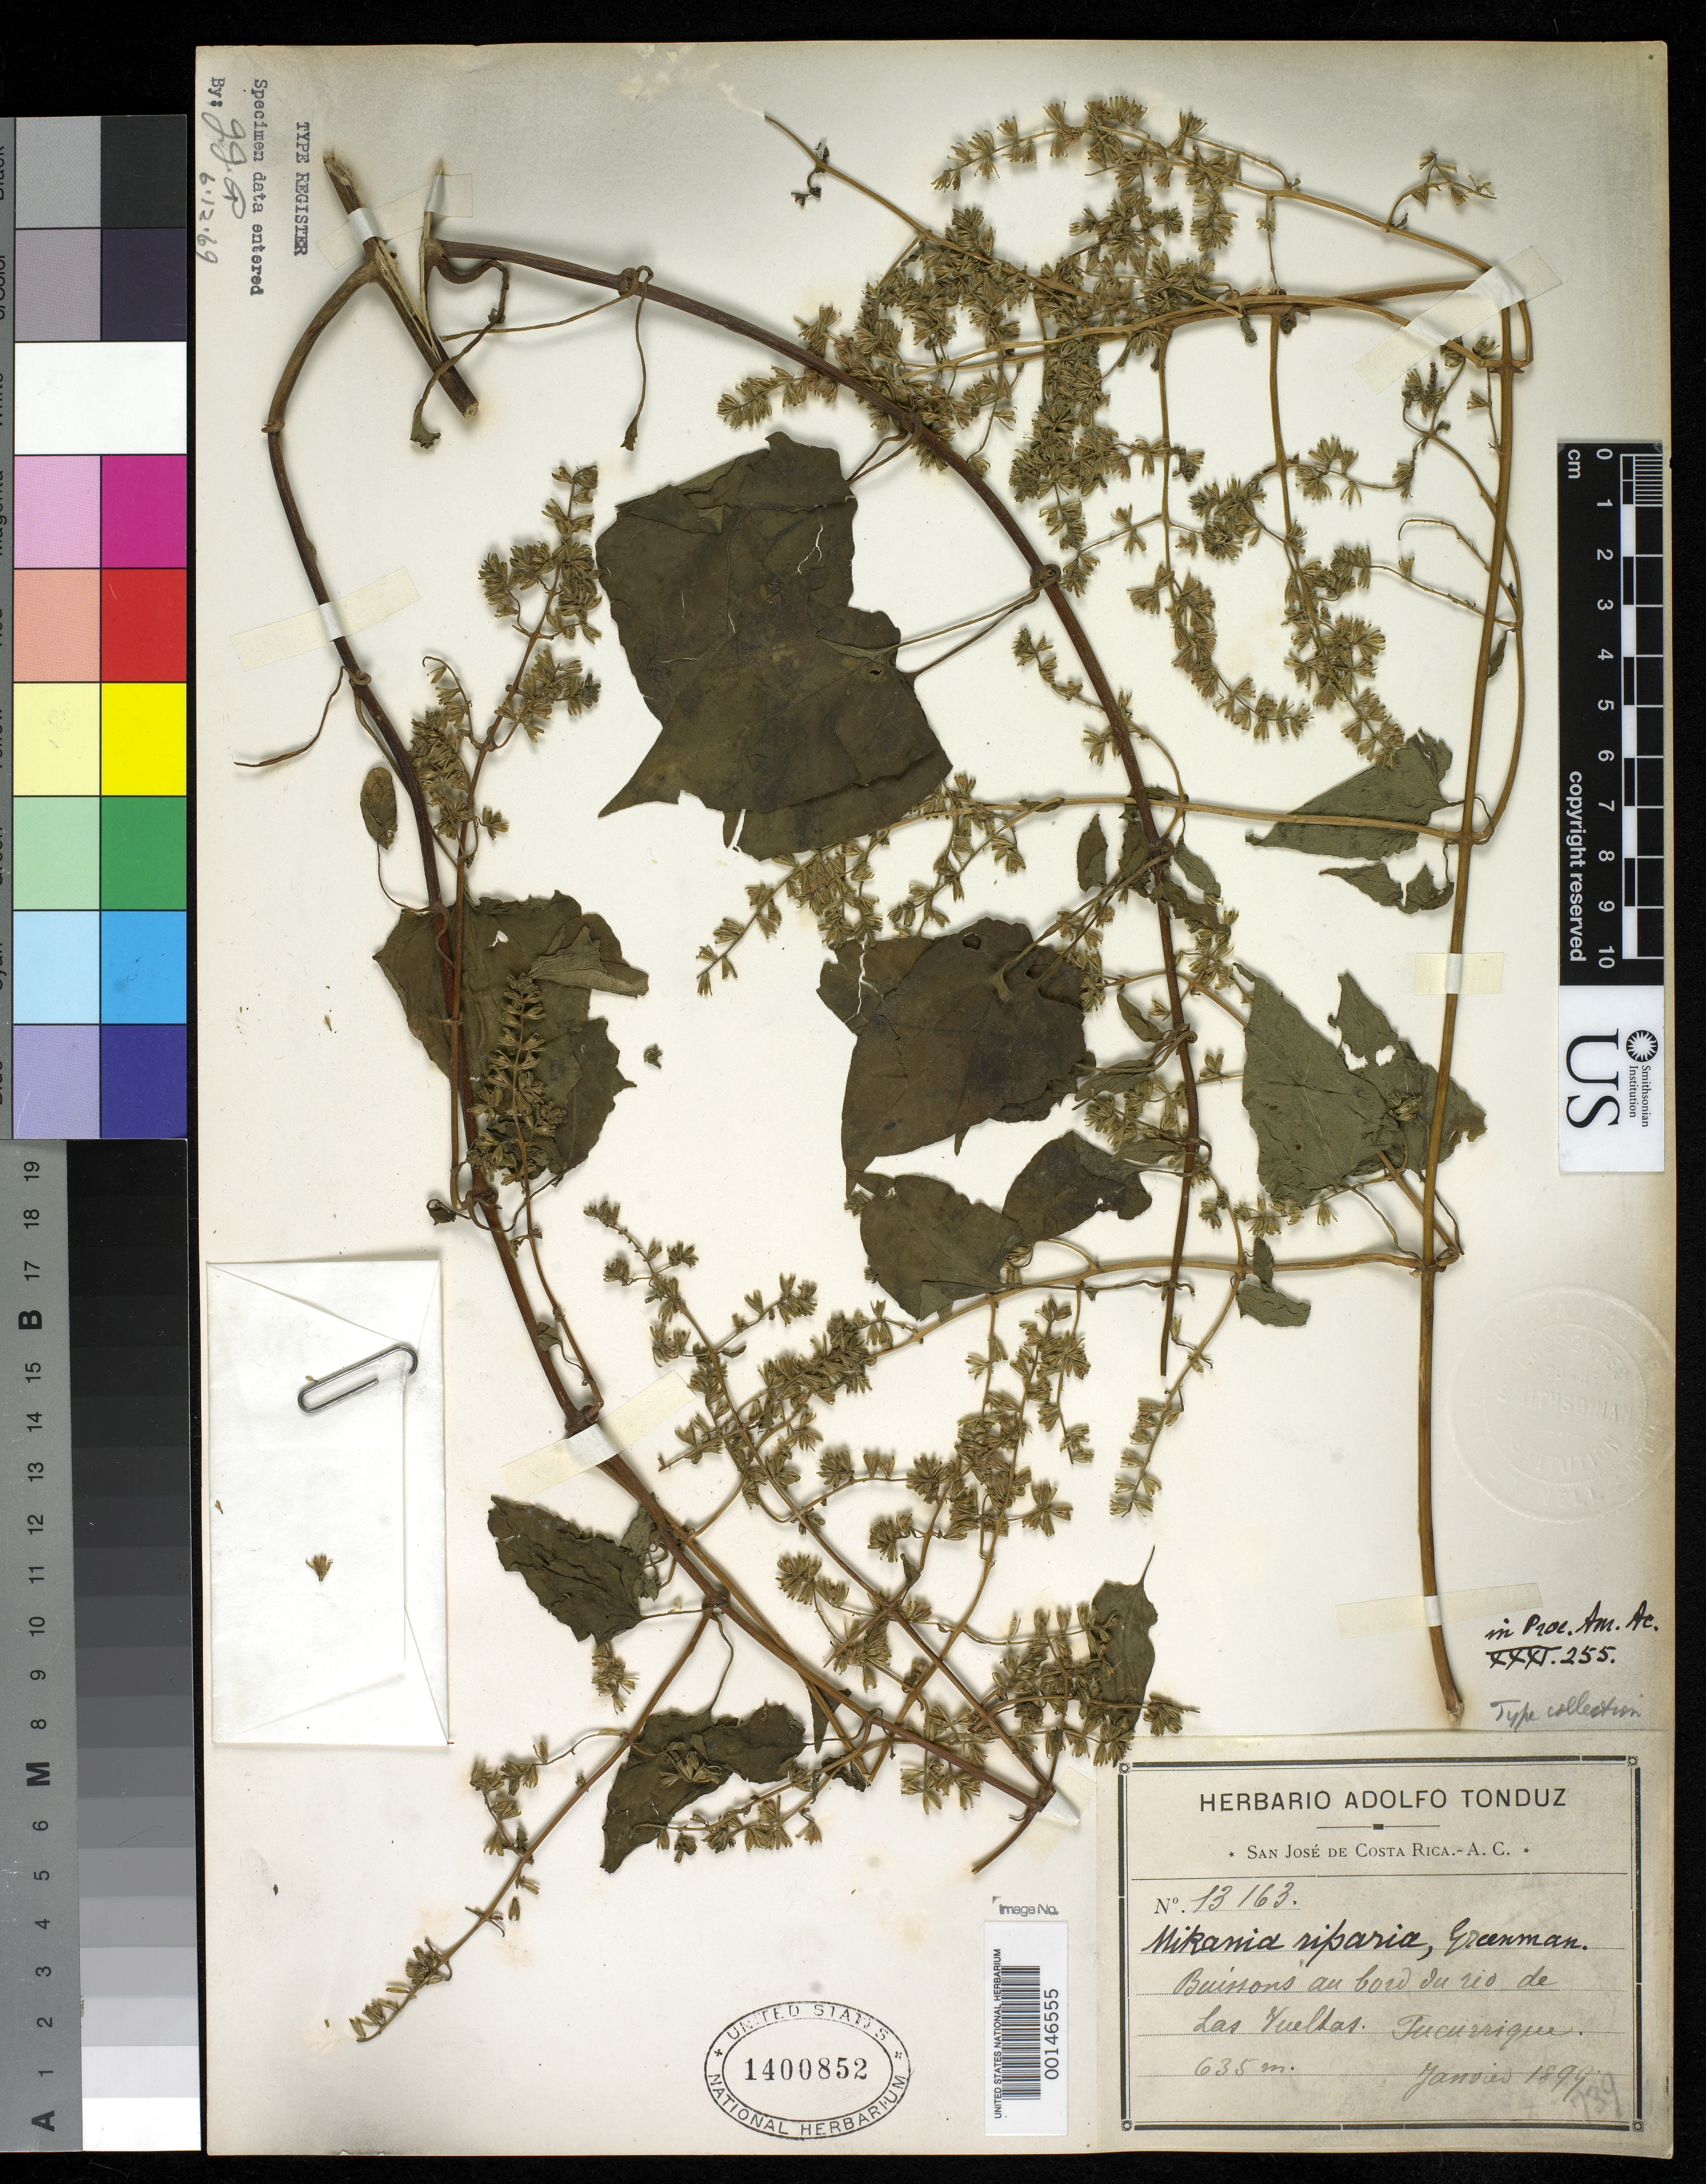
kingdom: Plantae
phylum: Tracheophyta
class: Magnoliopsida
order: Asterales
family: Asteraceae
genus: Mikania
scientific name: Mikania riparia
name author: Greenm. in B.L. Rob.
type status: Isotype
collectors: A. Tonduz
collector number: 13163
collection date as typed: Jan 1899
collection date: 1899-01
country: Costa Rica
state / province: San José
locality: Tucurrique.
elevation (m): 635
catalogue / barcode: US 1400852